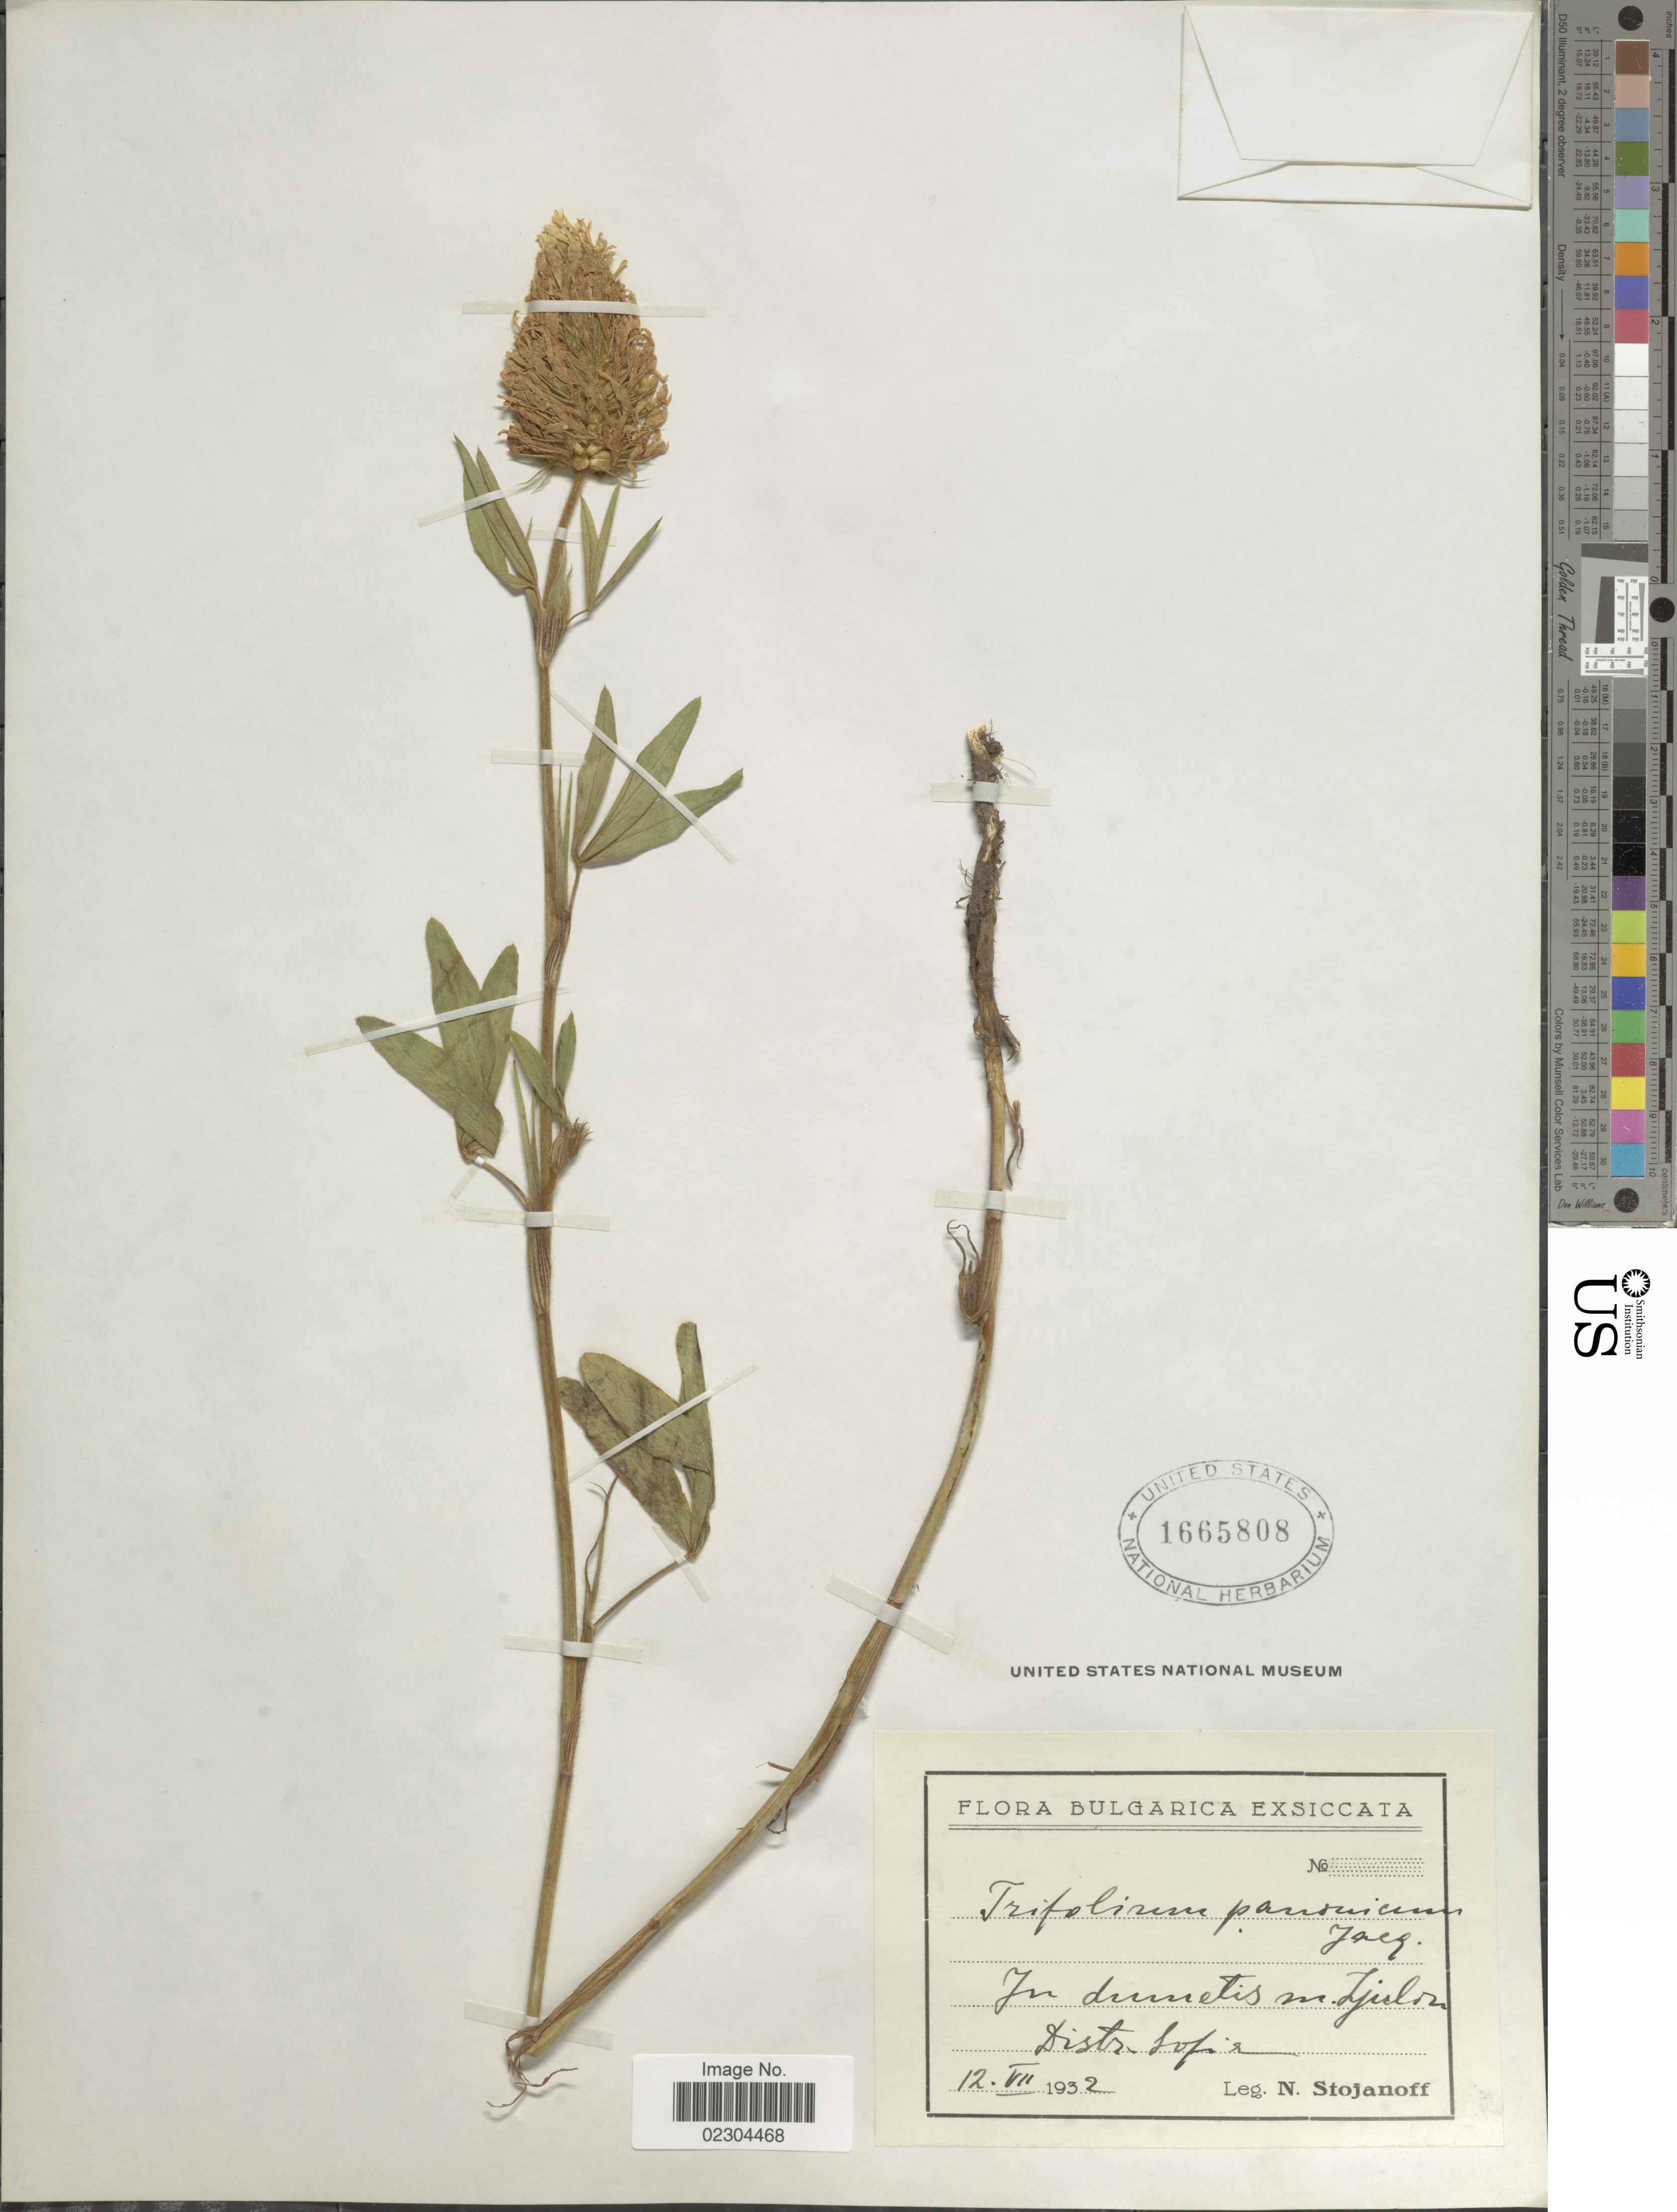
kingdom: Plantae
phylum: Tracheophyta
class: Magnoliopsida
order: Fabales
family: Fabaceae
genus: Trifolium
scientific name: Trifolium pannonicum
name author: Jacq.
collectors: N. Stojanoff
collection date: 1932-07-12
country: Bulgaria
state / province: Sofia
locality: M. Zjeclon Distr. Sofia [interpreted]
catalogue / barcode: US 1665808